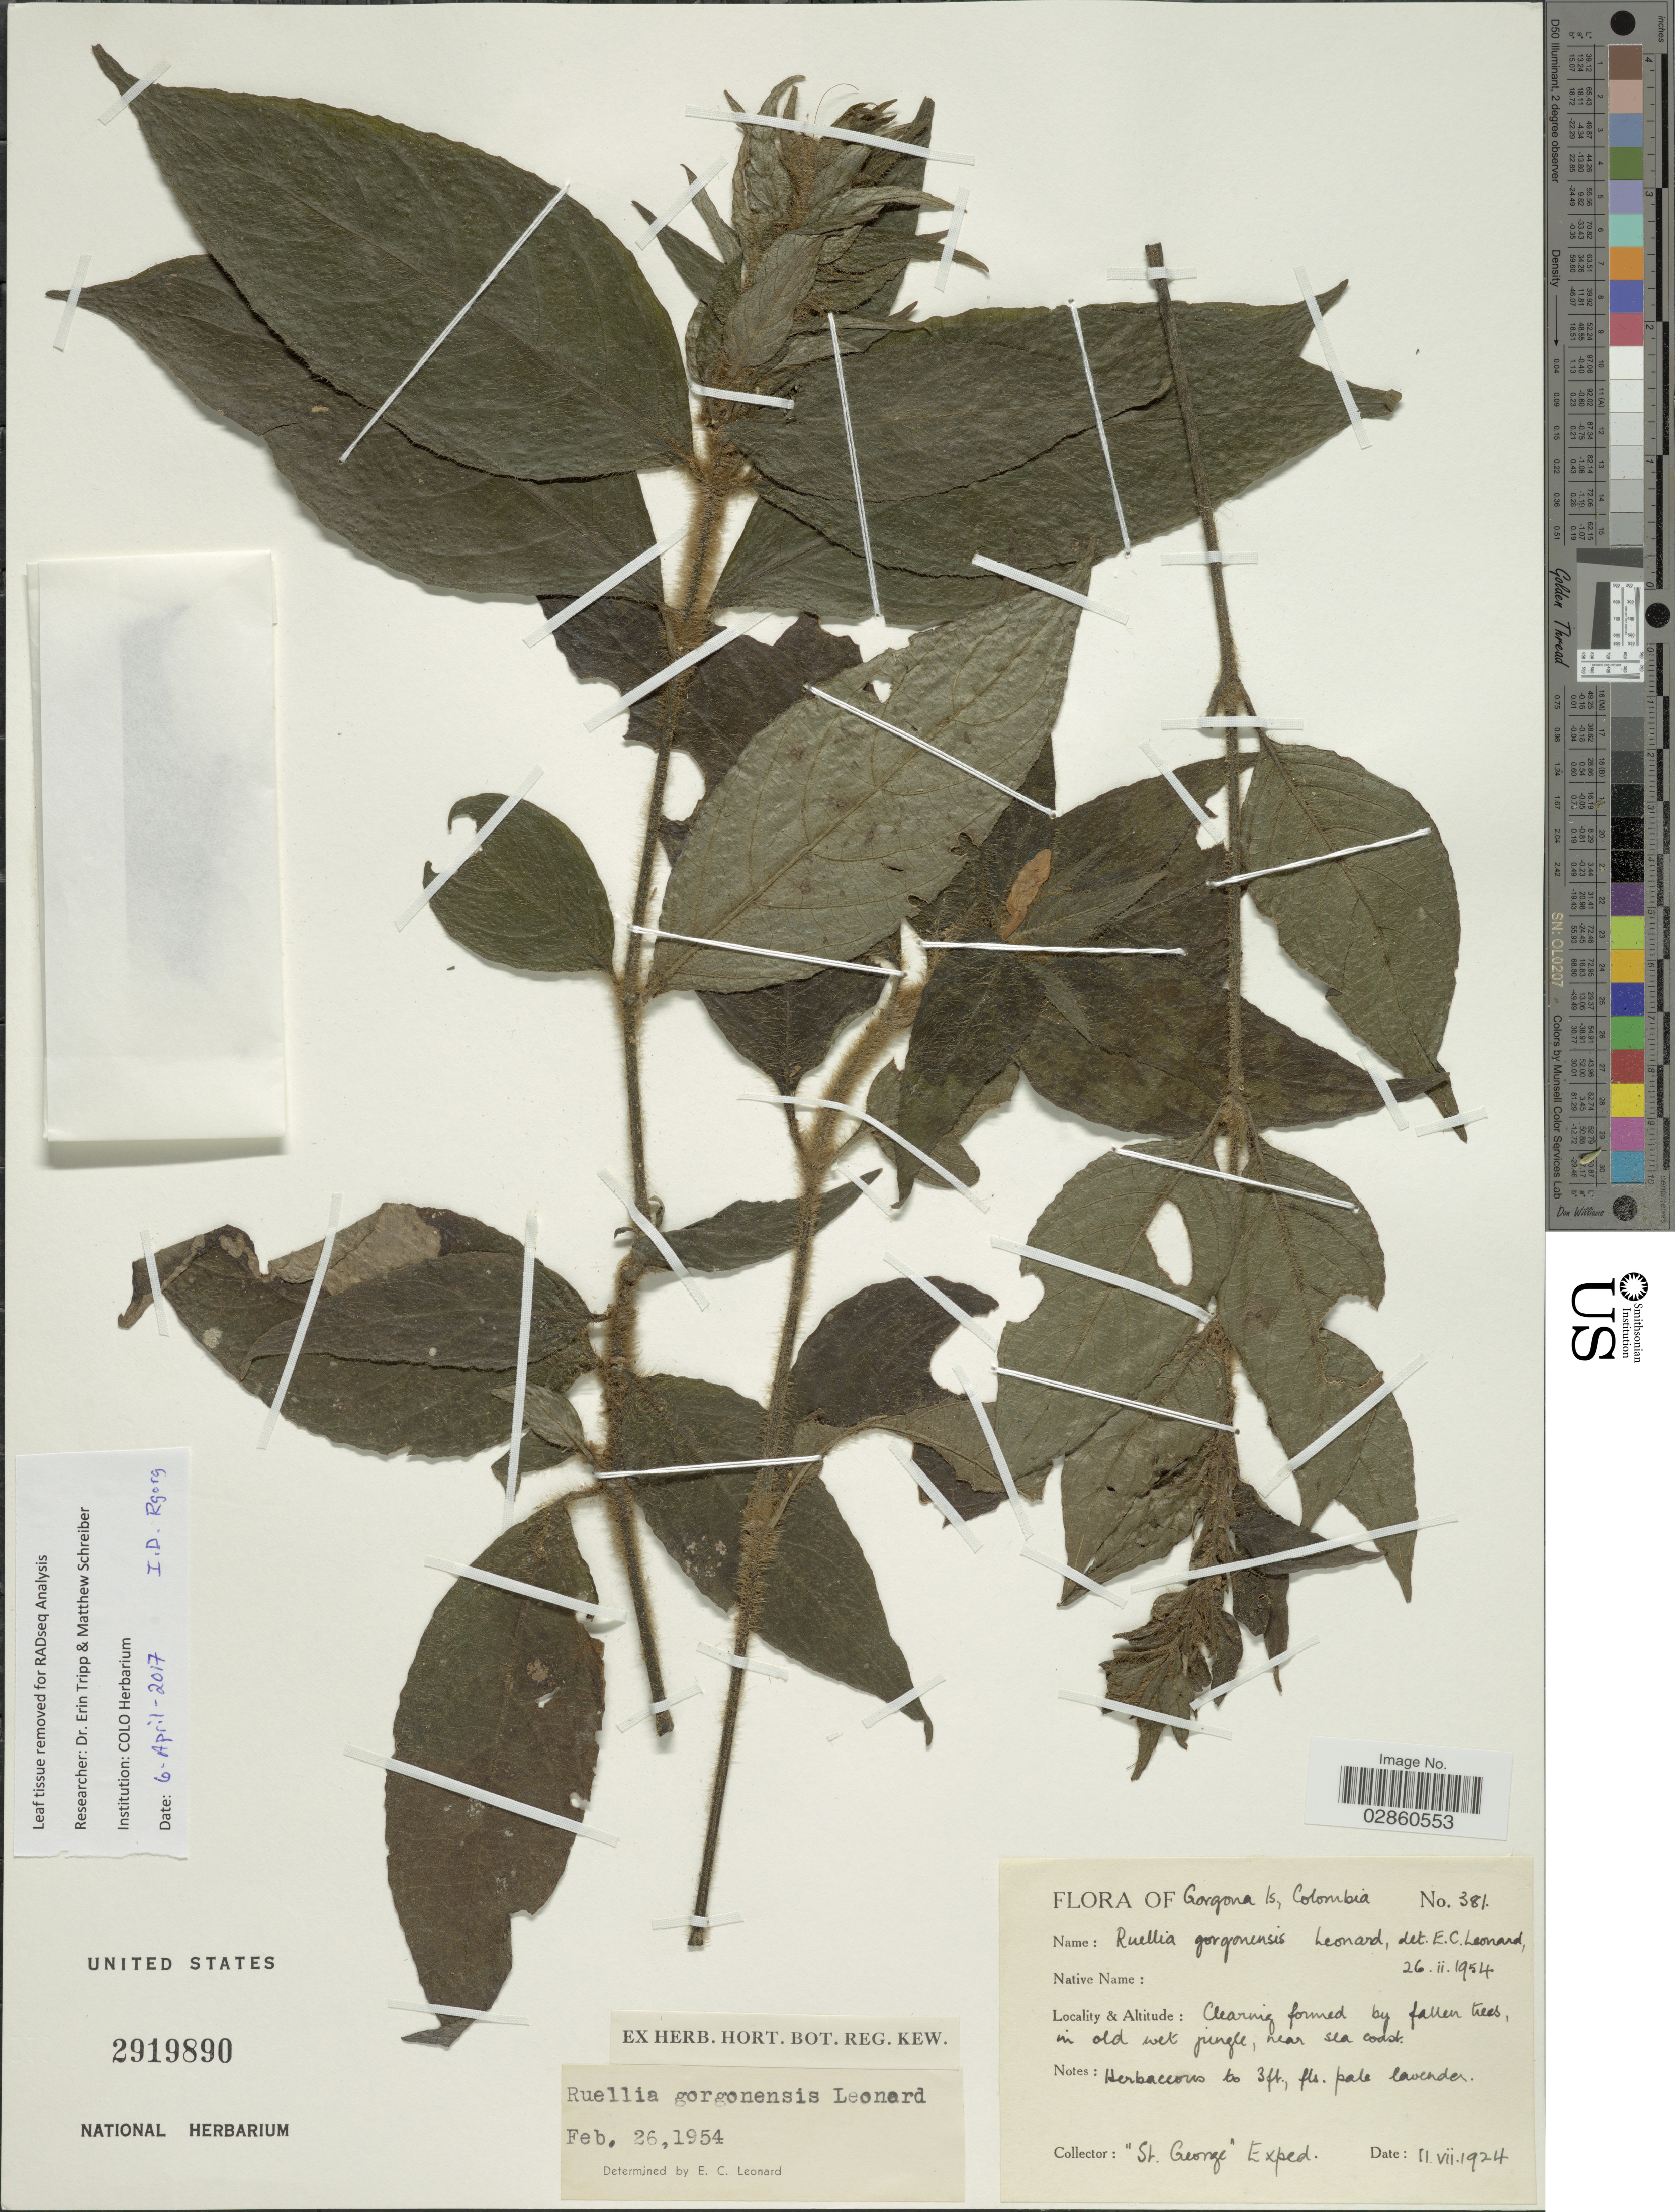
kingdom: Plantae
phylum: Tracheophyta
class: Magnoliopsida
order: Lamiales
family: Acanthaceae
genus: Ruellia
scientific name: Ruellia gorgonensis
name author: Leonard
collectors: St. George Exped.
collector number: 381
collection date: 1924-07-11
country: Colombia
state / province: Cauca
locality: Gorgona Is. Clearing formed by fallen trees, in old wet jungle, near sea coast.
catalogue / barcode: US 2919890